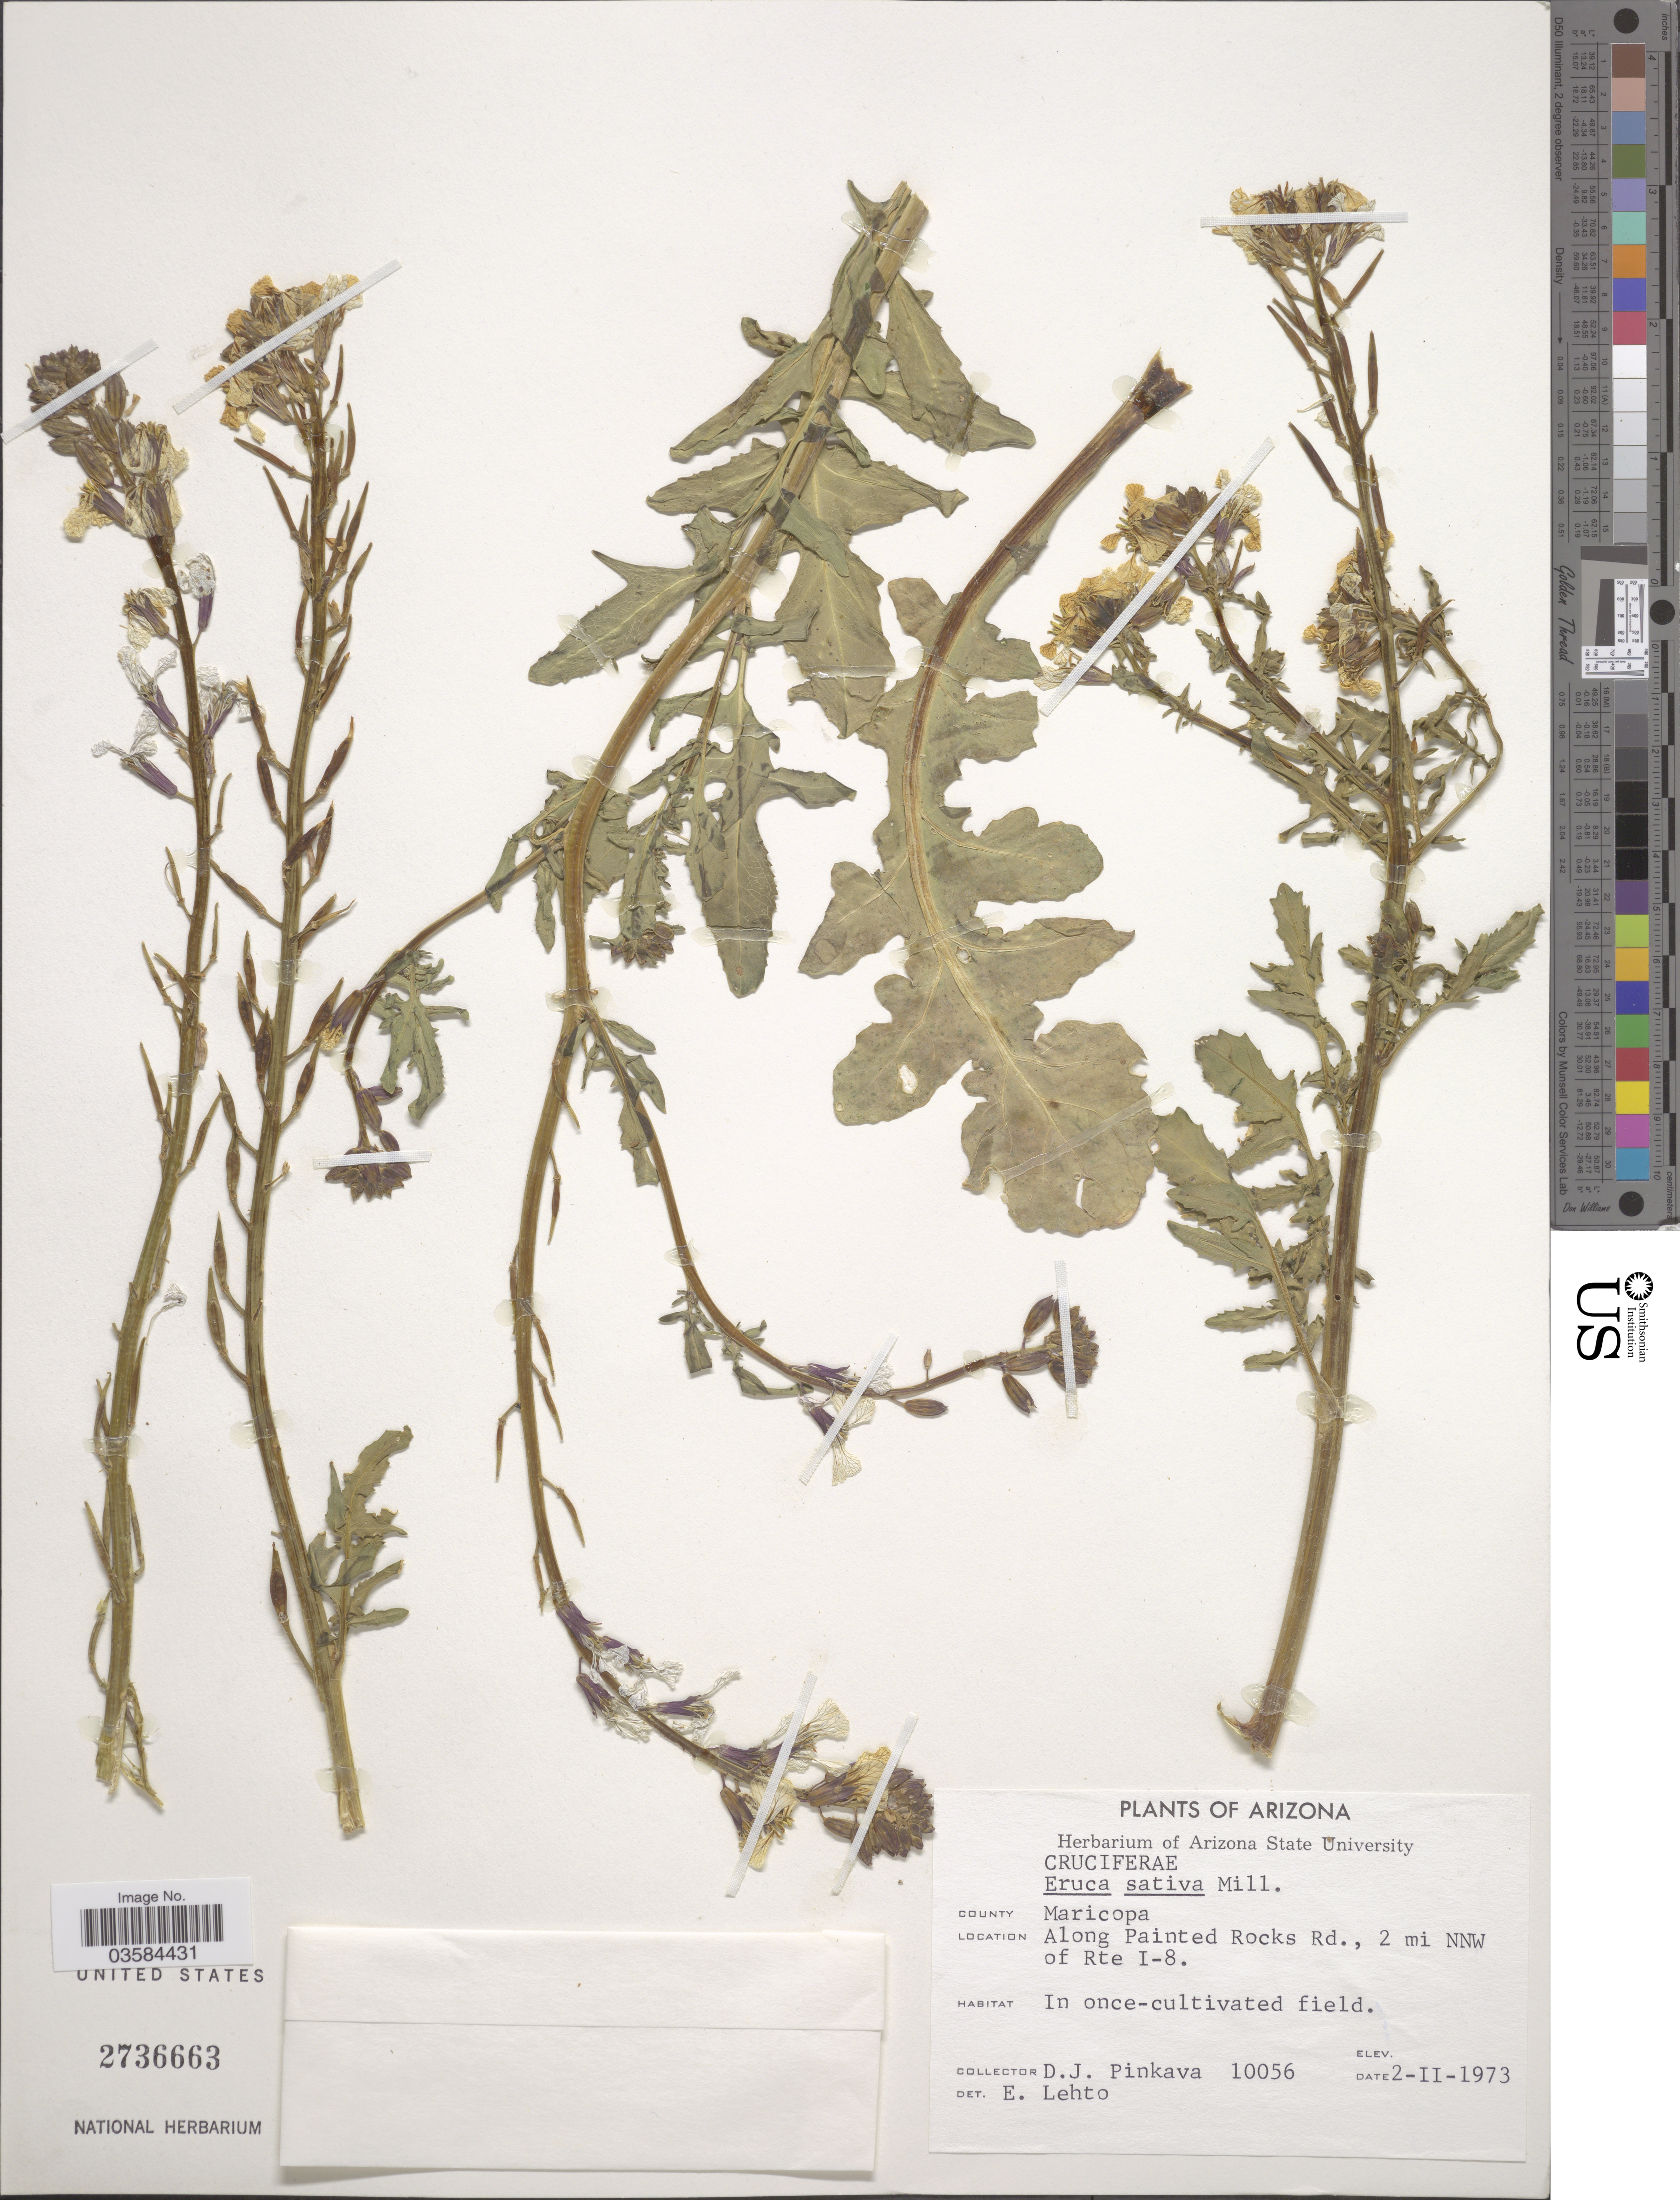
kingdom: Plantae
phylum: Tracheophyta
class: Magnoliopsida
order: Brassicales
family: Brassicaceae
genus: Eruca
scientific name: Eruca sativa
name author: Mill.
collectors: D. J. Pinkava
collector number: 10056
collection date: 1973-02-02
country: United States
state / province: Arizona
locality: County Maricopa. Along Painted Rocks Rd., 2 mi NNW of Rte I-8.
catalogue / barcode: US 2736663